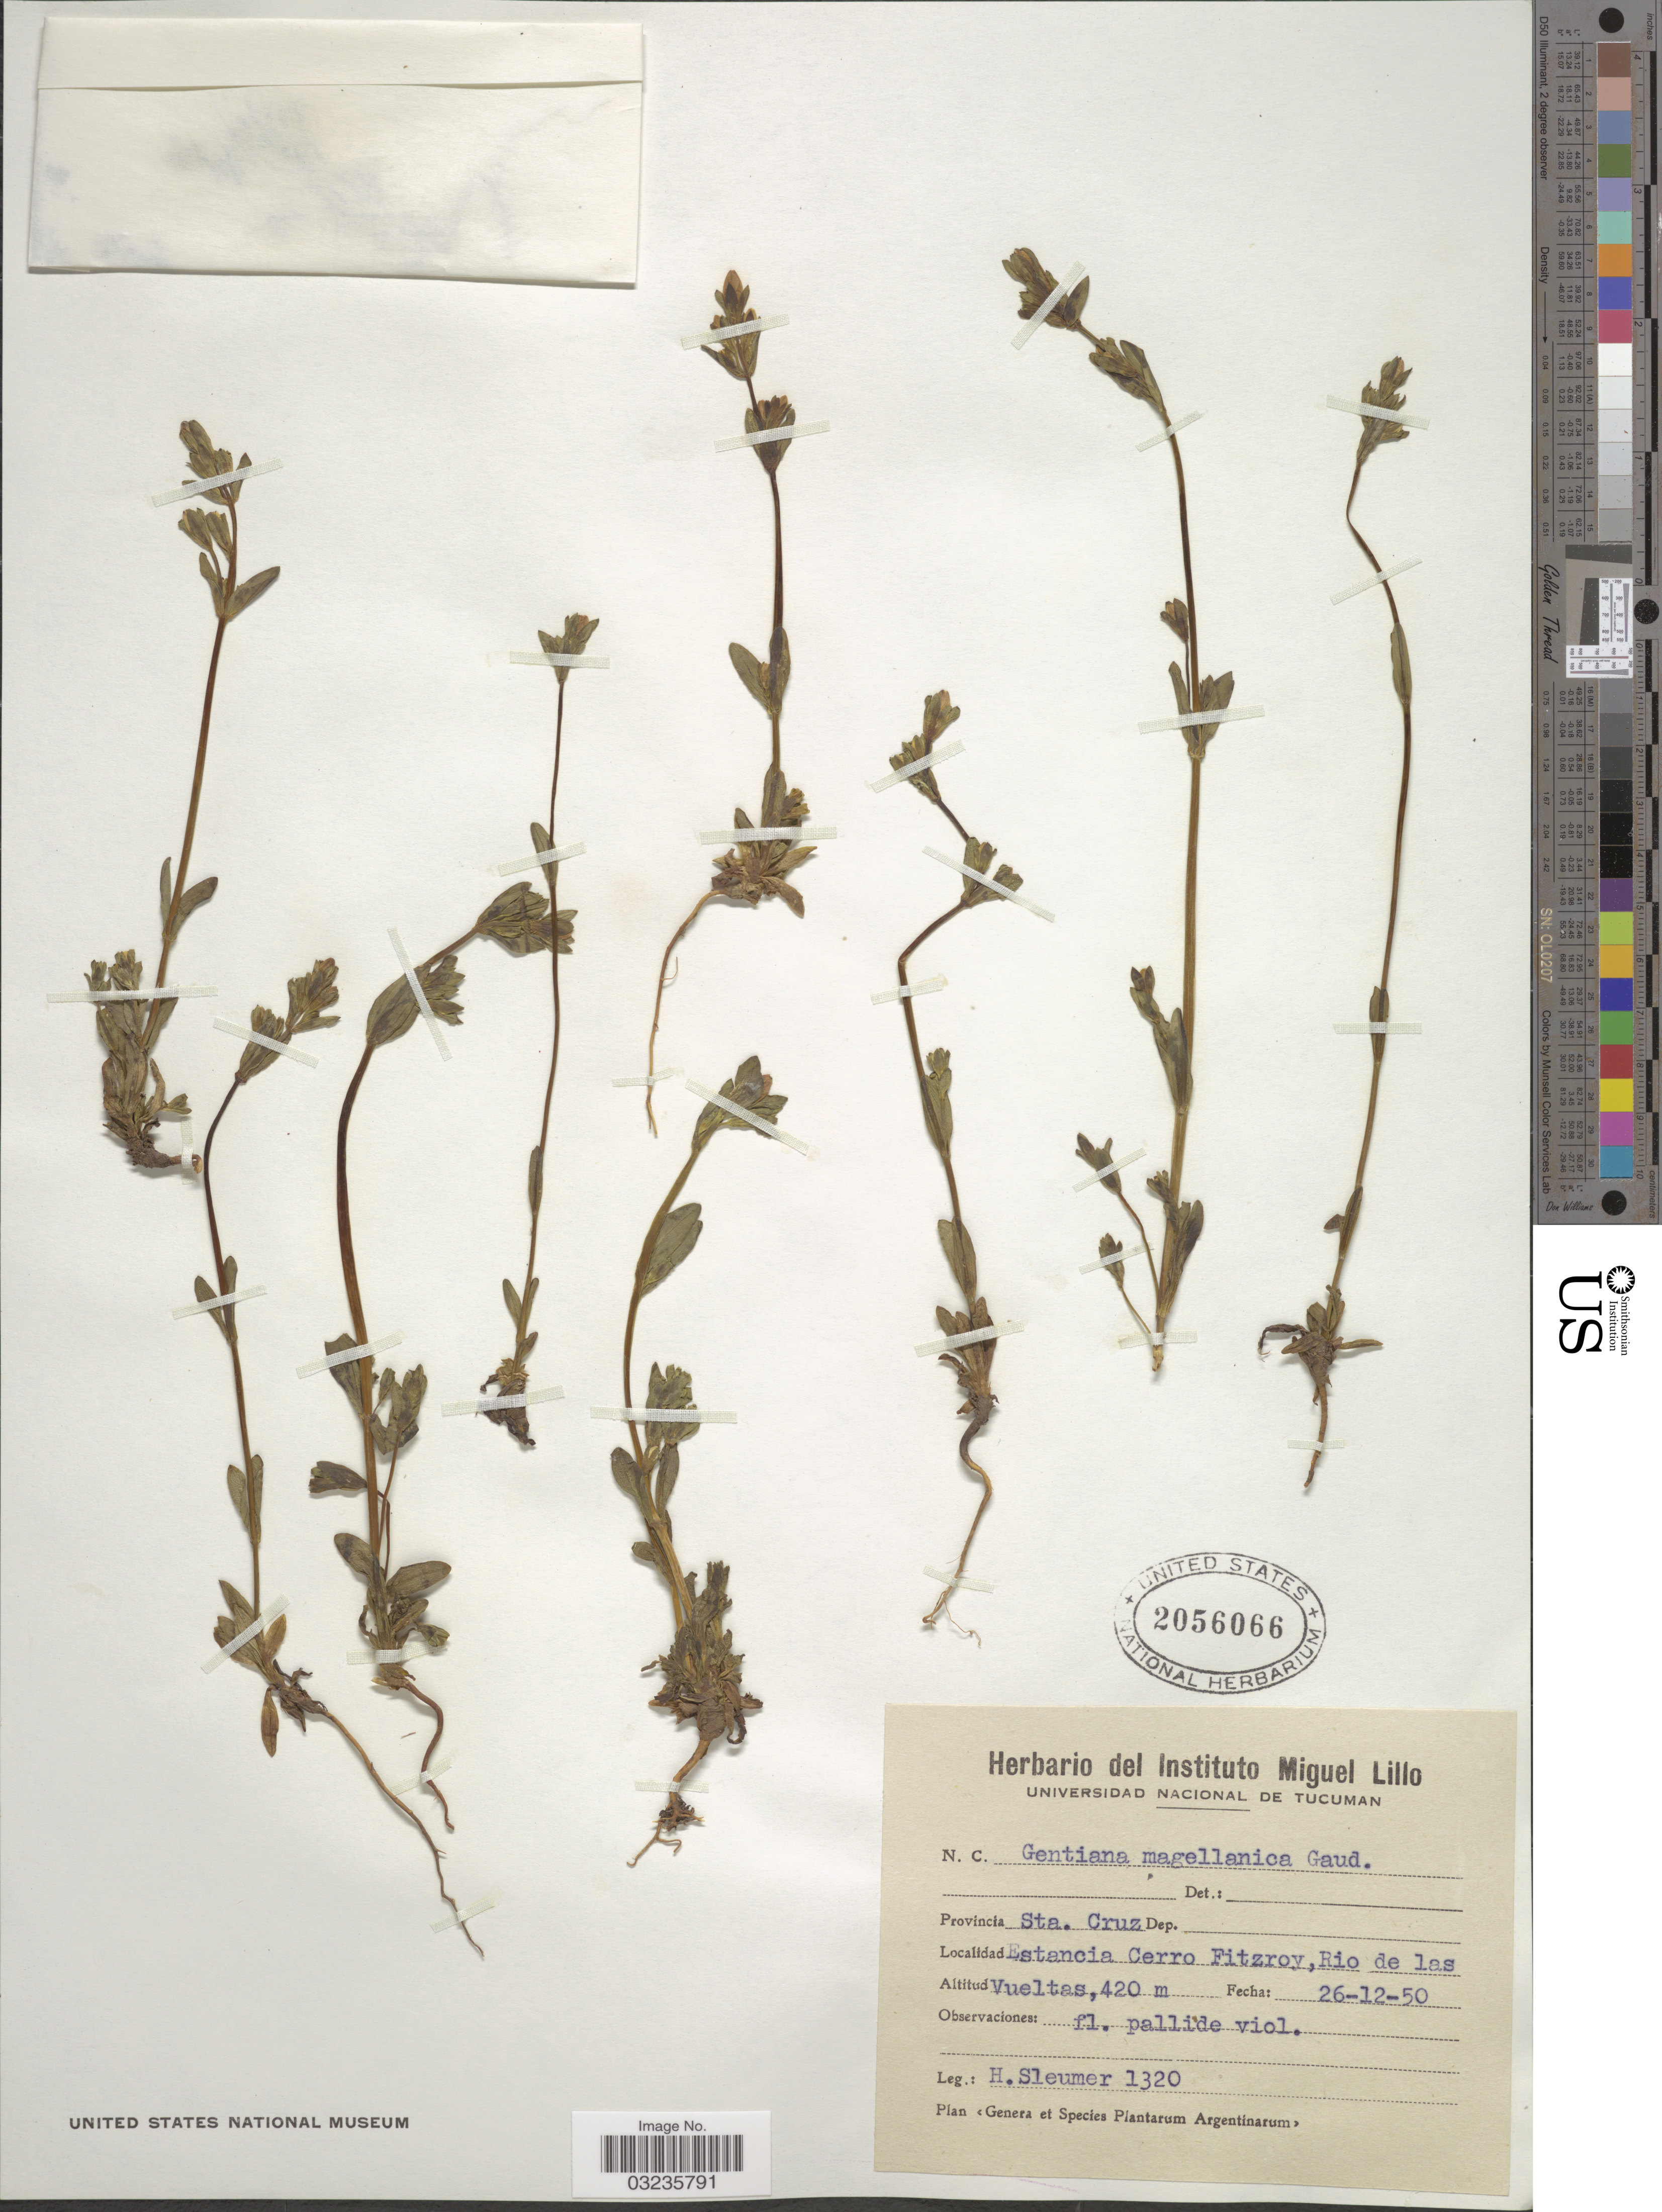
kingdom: Plantae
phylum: Tracheophyta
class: Magnoliopsida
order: Gentianales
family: Gentianaceae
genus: Gentiana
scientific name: Gentiana magellanica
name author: Gaudich.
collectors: H. O. Sleumer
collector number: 1320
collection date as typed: Transcribed d/m/y: 26/12/50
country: Argentina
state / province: Santa Cruz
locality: Provincia Sta. Cruz. Estancia Cerro Fitzroy, Rio de las Vueltas.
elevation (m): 420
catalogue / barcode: US 2056066